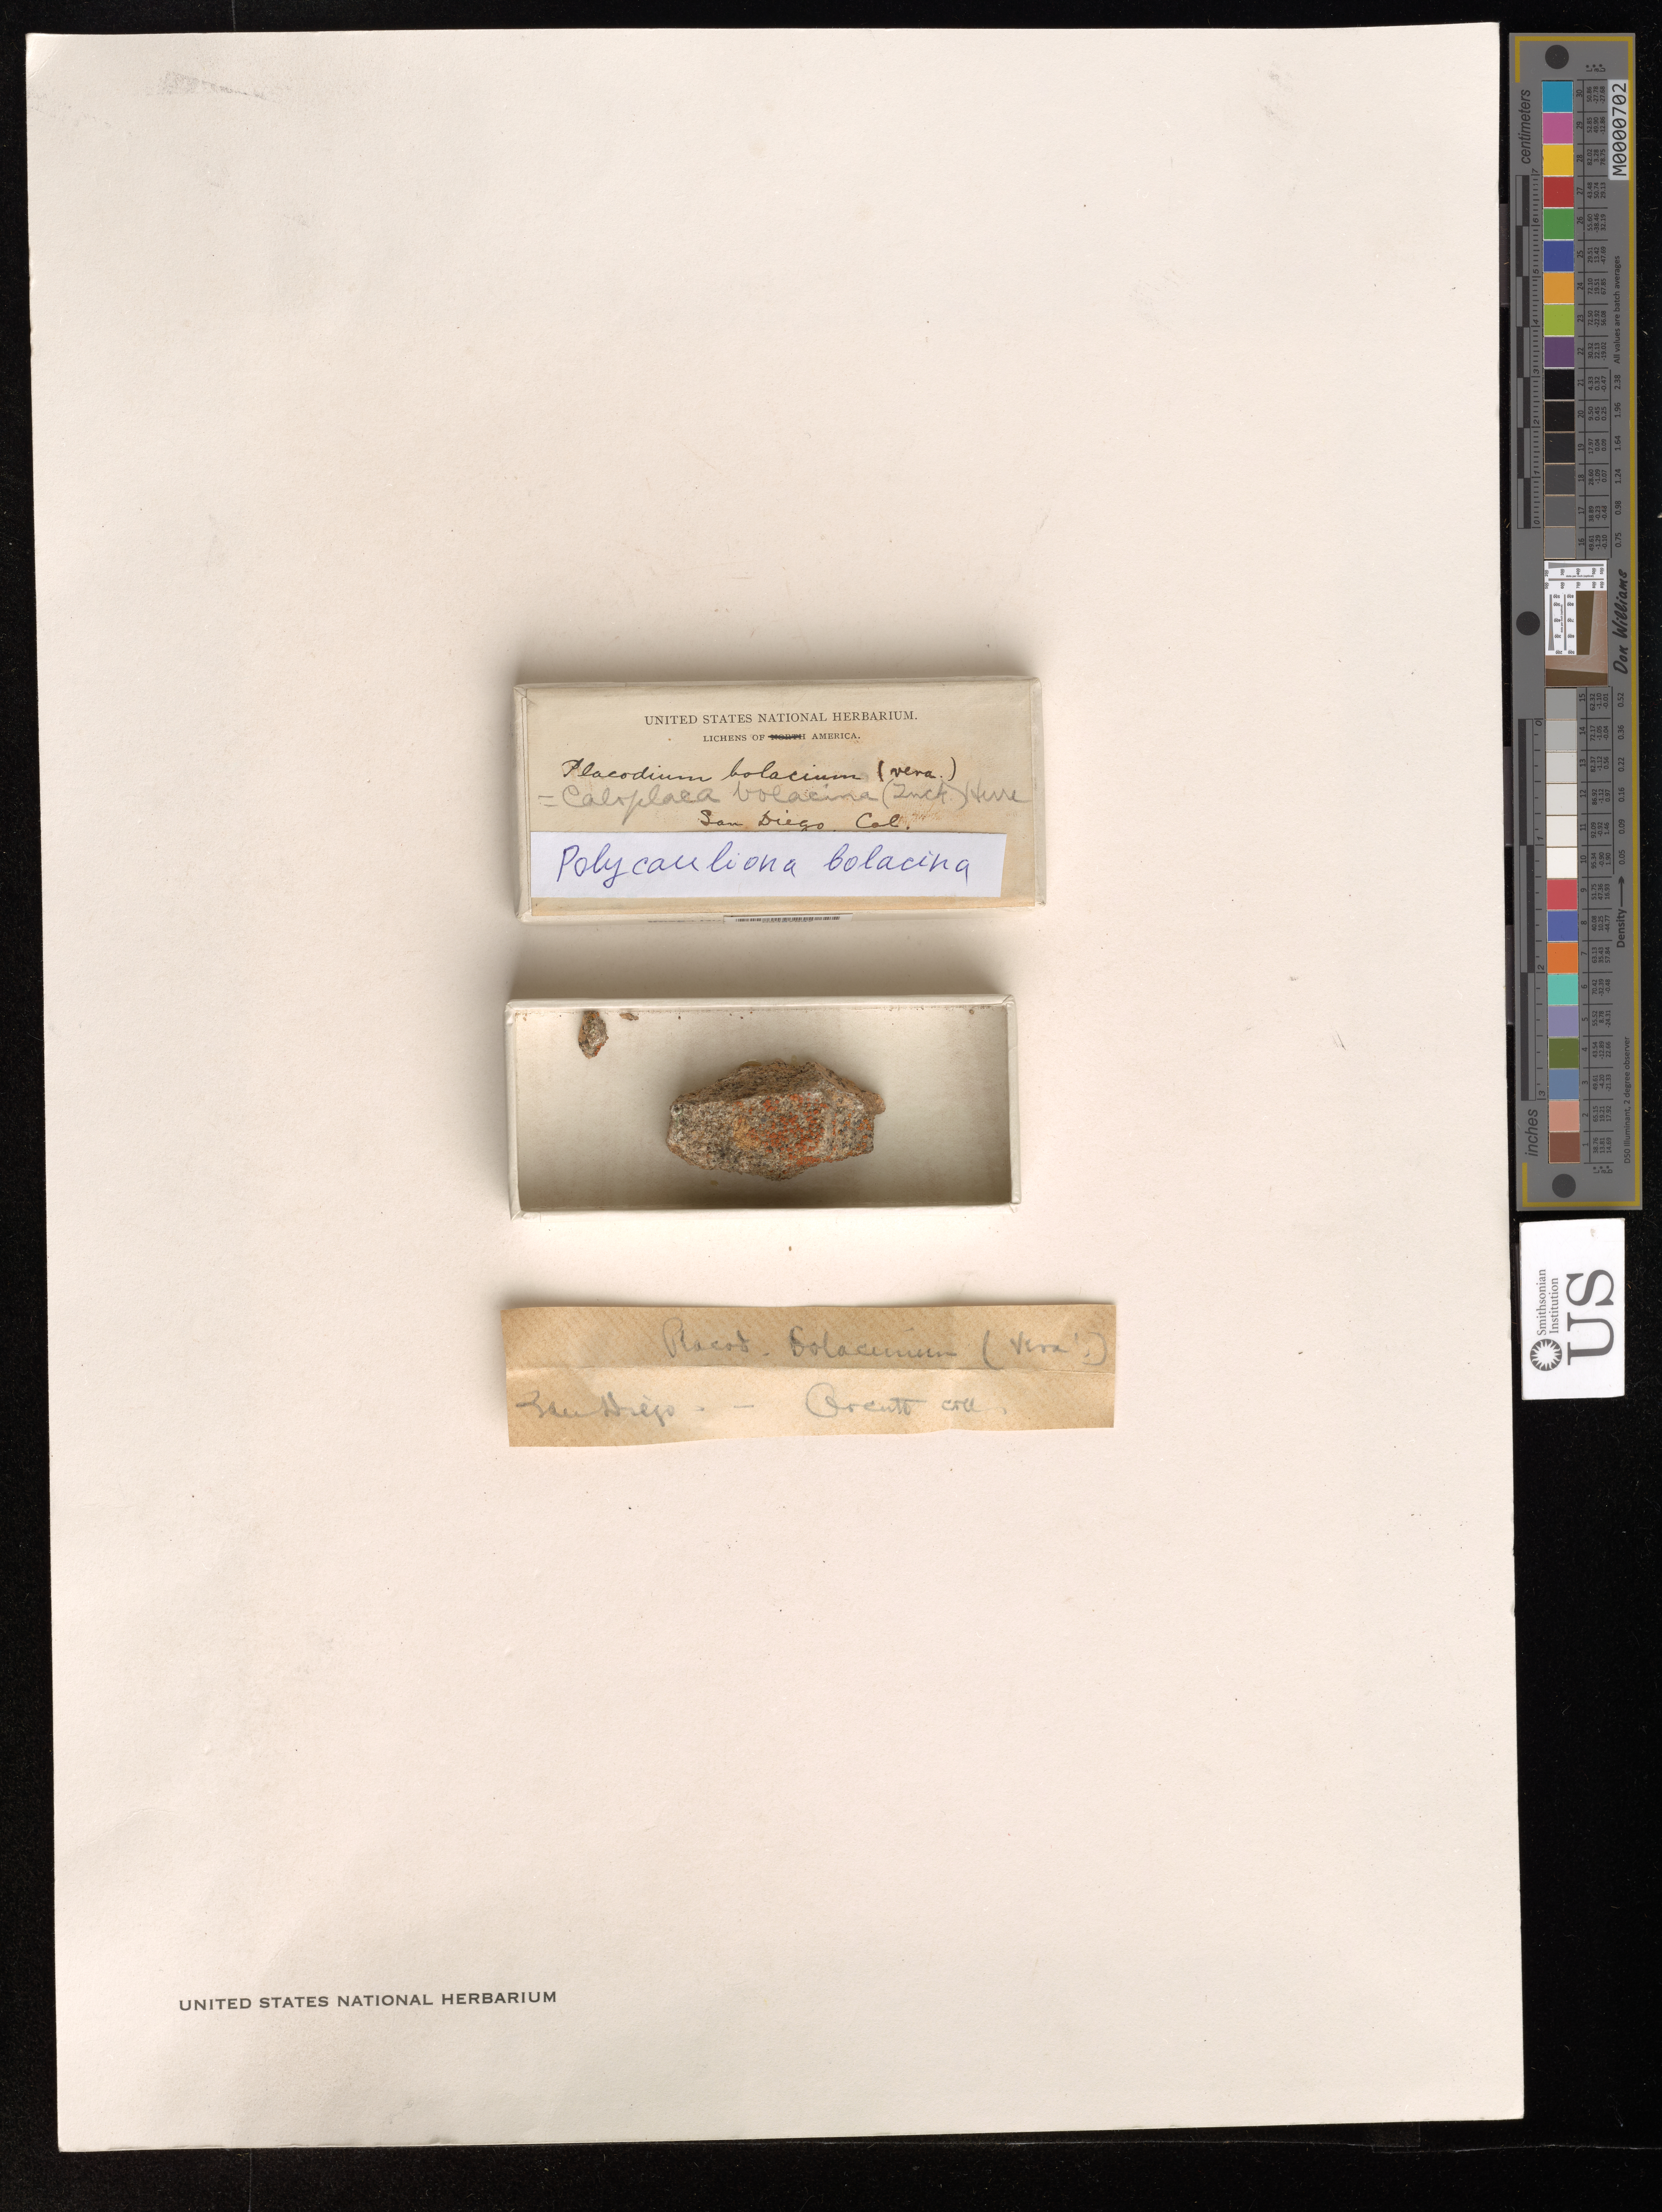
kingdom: Fungi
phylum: Ascomycota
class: Lecanoromycetes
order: Teloschistales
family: Teloschistaceae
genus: Polycauliona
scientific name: Polycauliona bolacina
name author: (Tuck.) Arup et al.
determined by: Lichen Identifications Updating Project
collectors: C. R. Orcutt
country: United States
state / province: California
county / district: San Diego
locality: San Diego